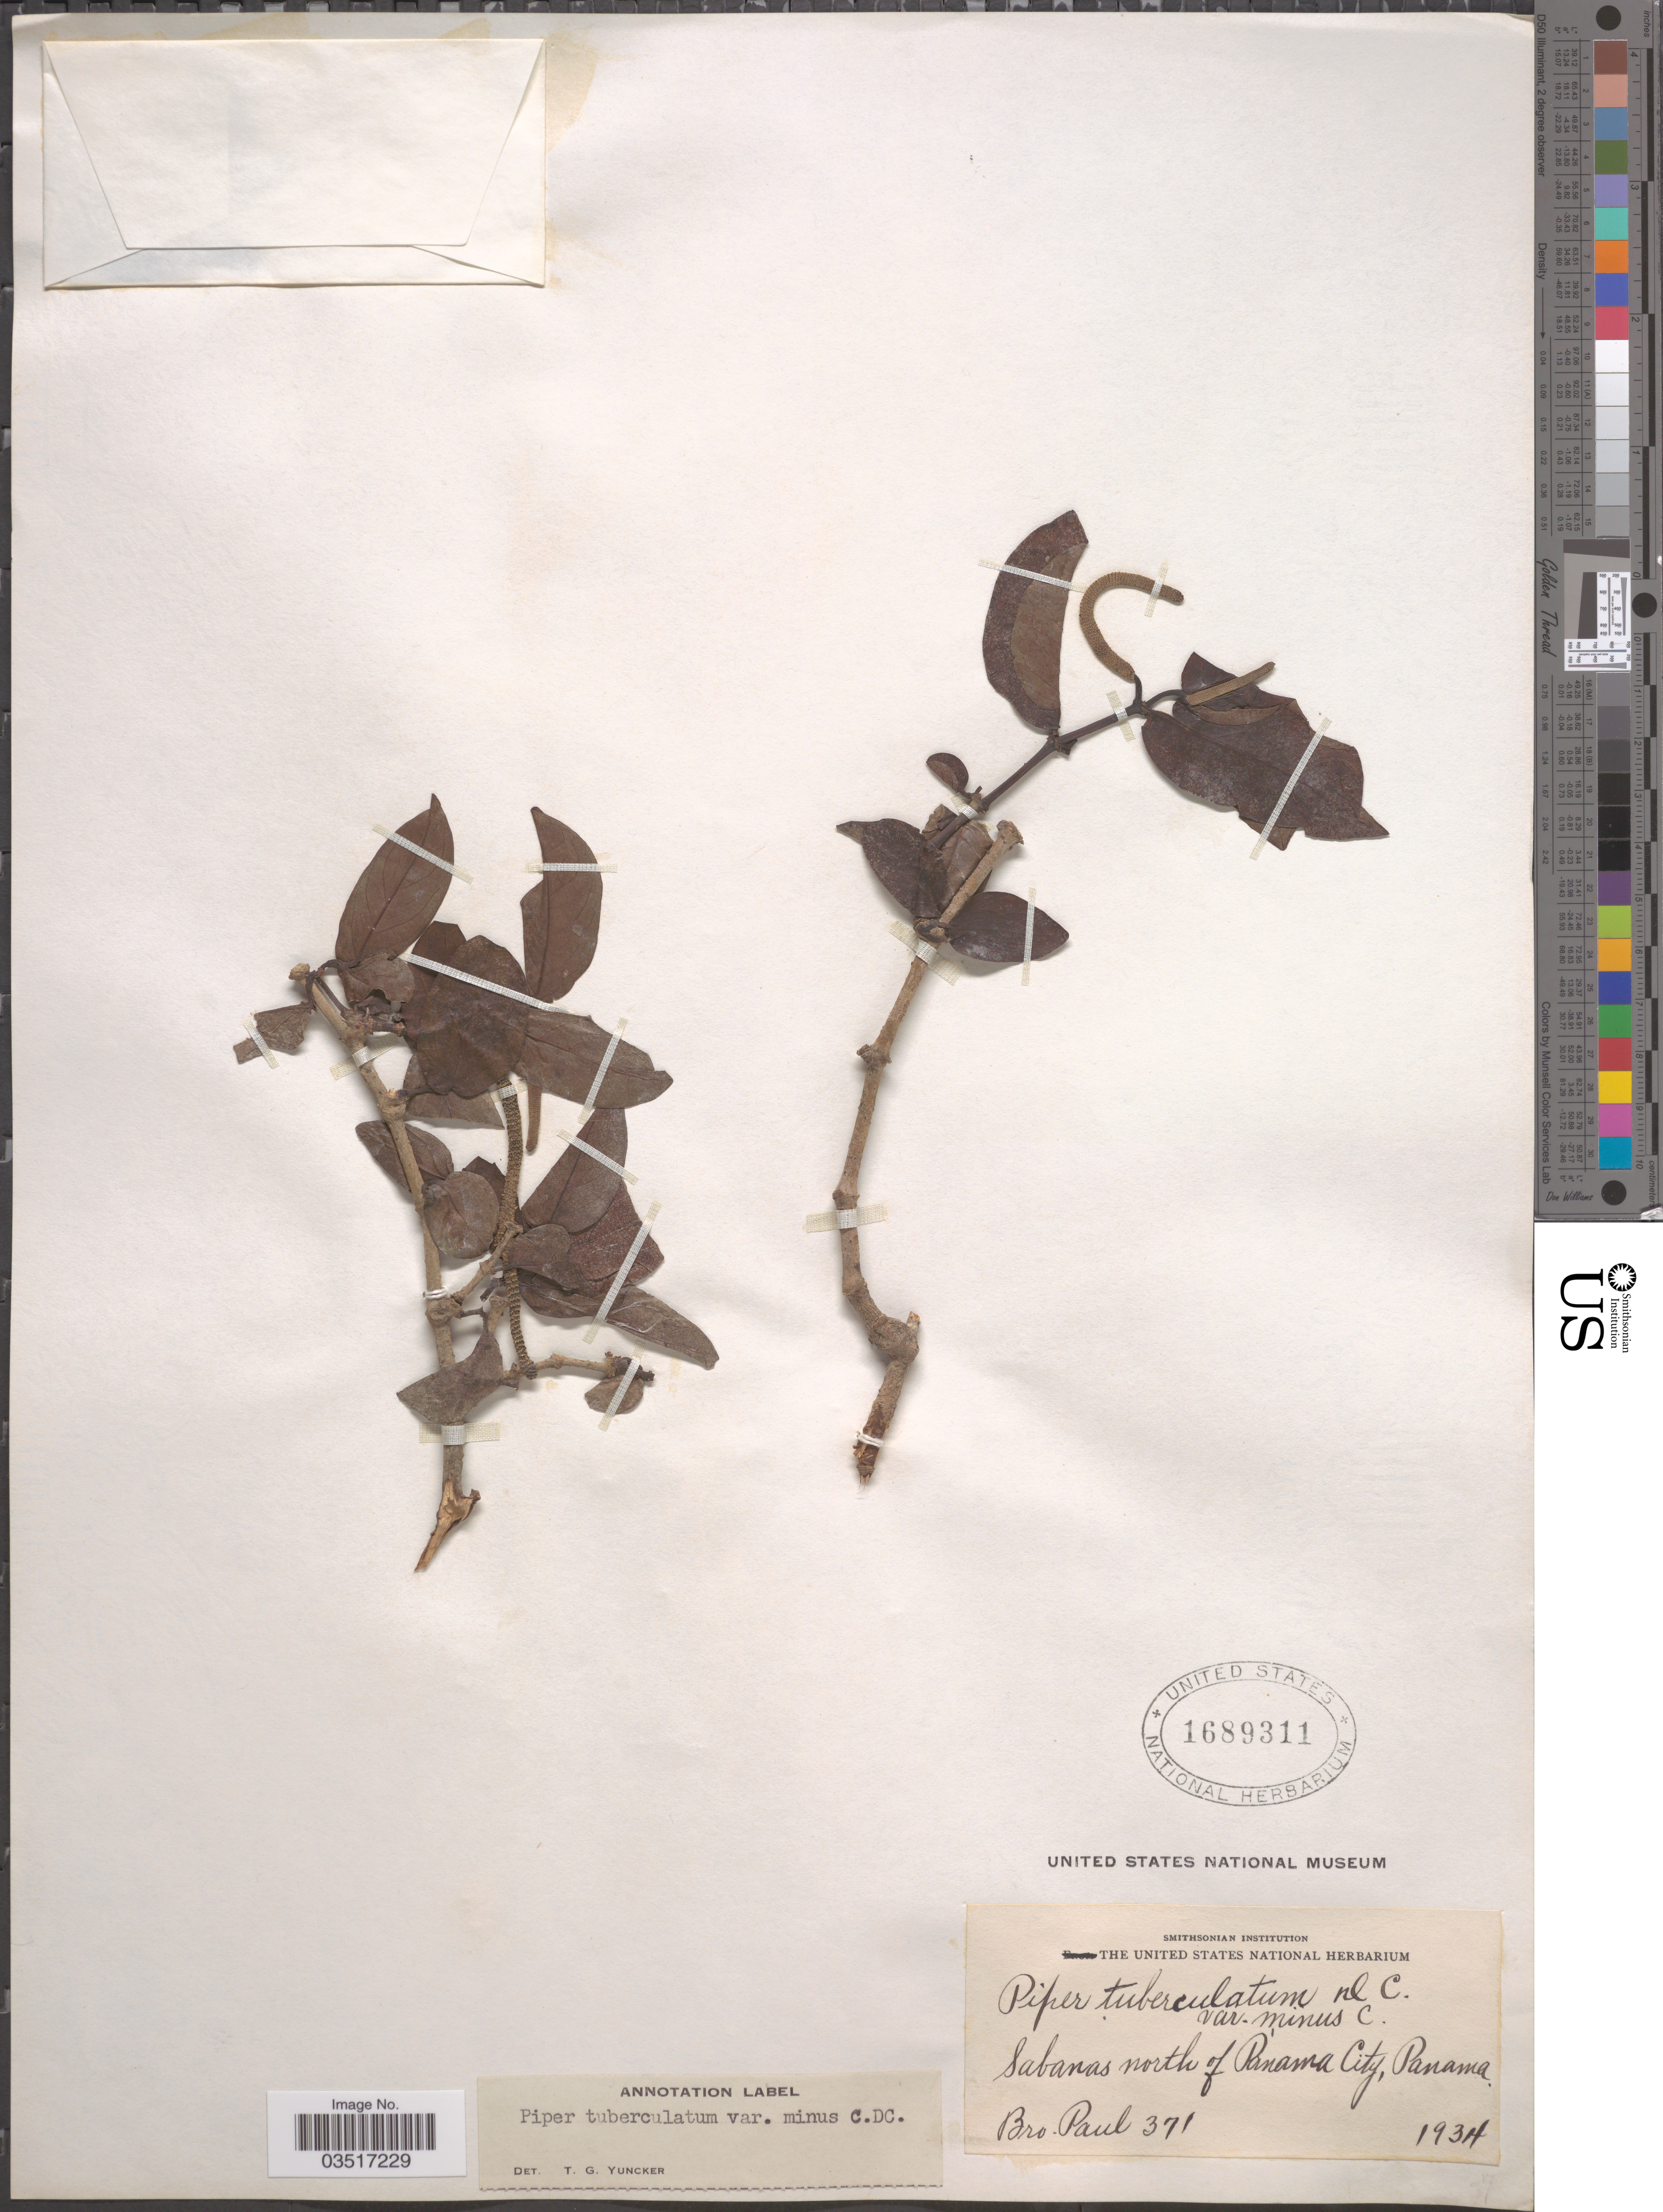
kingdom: Plantae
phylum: Tracheophyta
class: Magnoliopsida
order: Piperales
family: Piperaceae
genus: Piper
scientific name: Piper tuberculatum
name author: Jacq.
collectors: B. Paul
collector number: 371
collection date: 1934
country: Panama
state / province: Panamá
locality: Sabanas north of Panama City.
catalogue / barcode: US 1689311